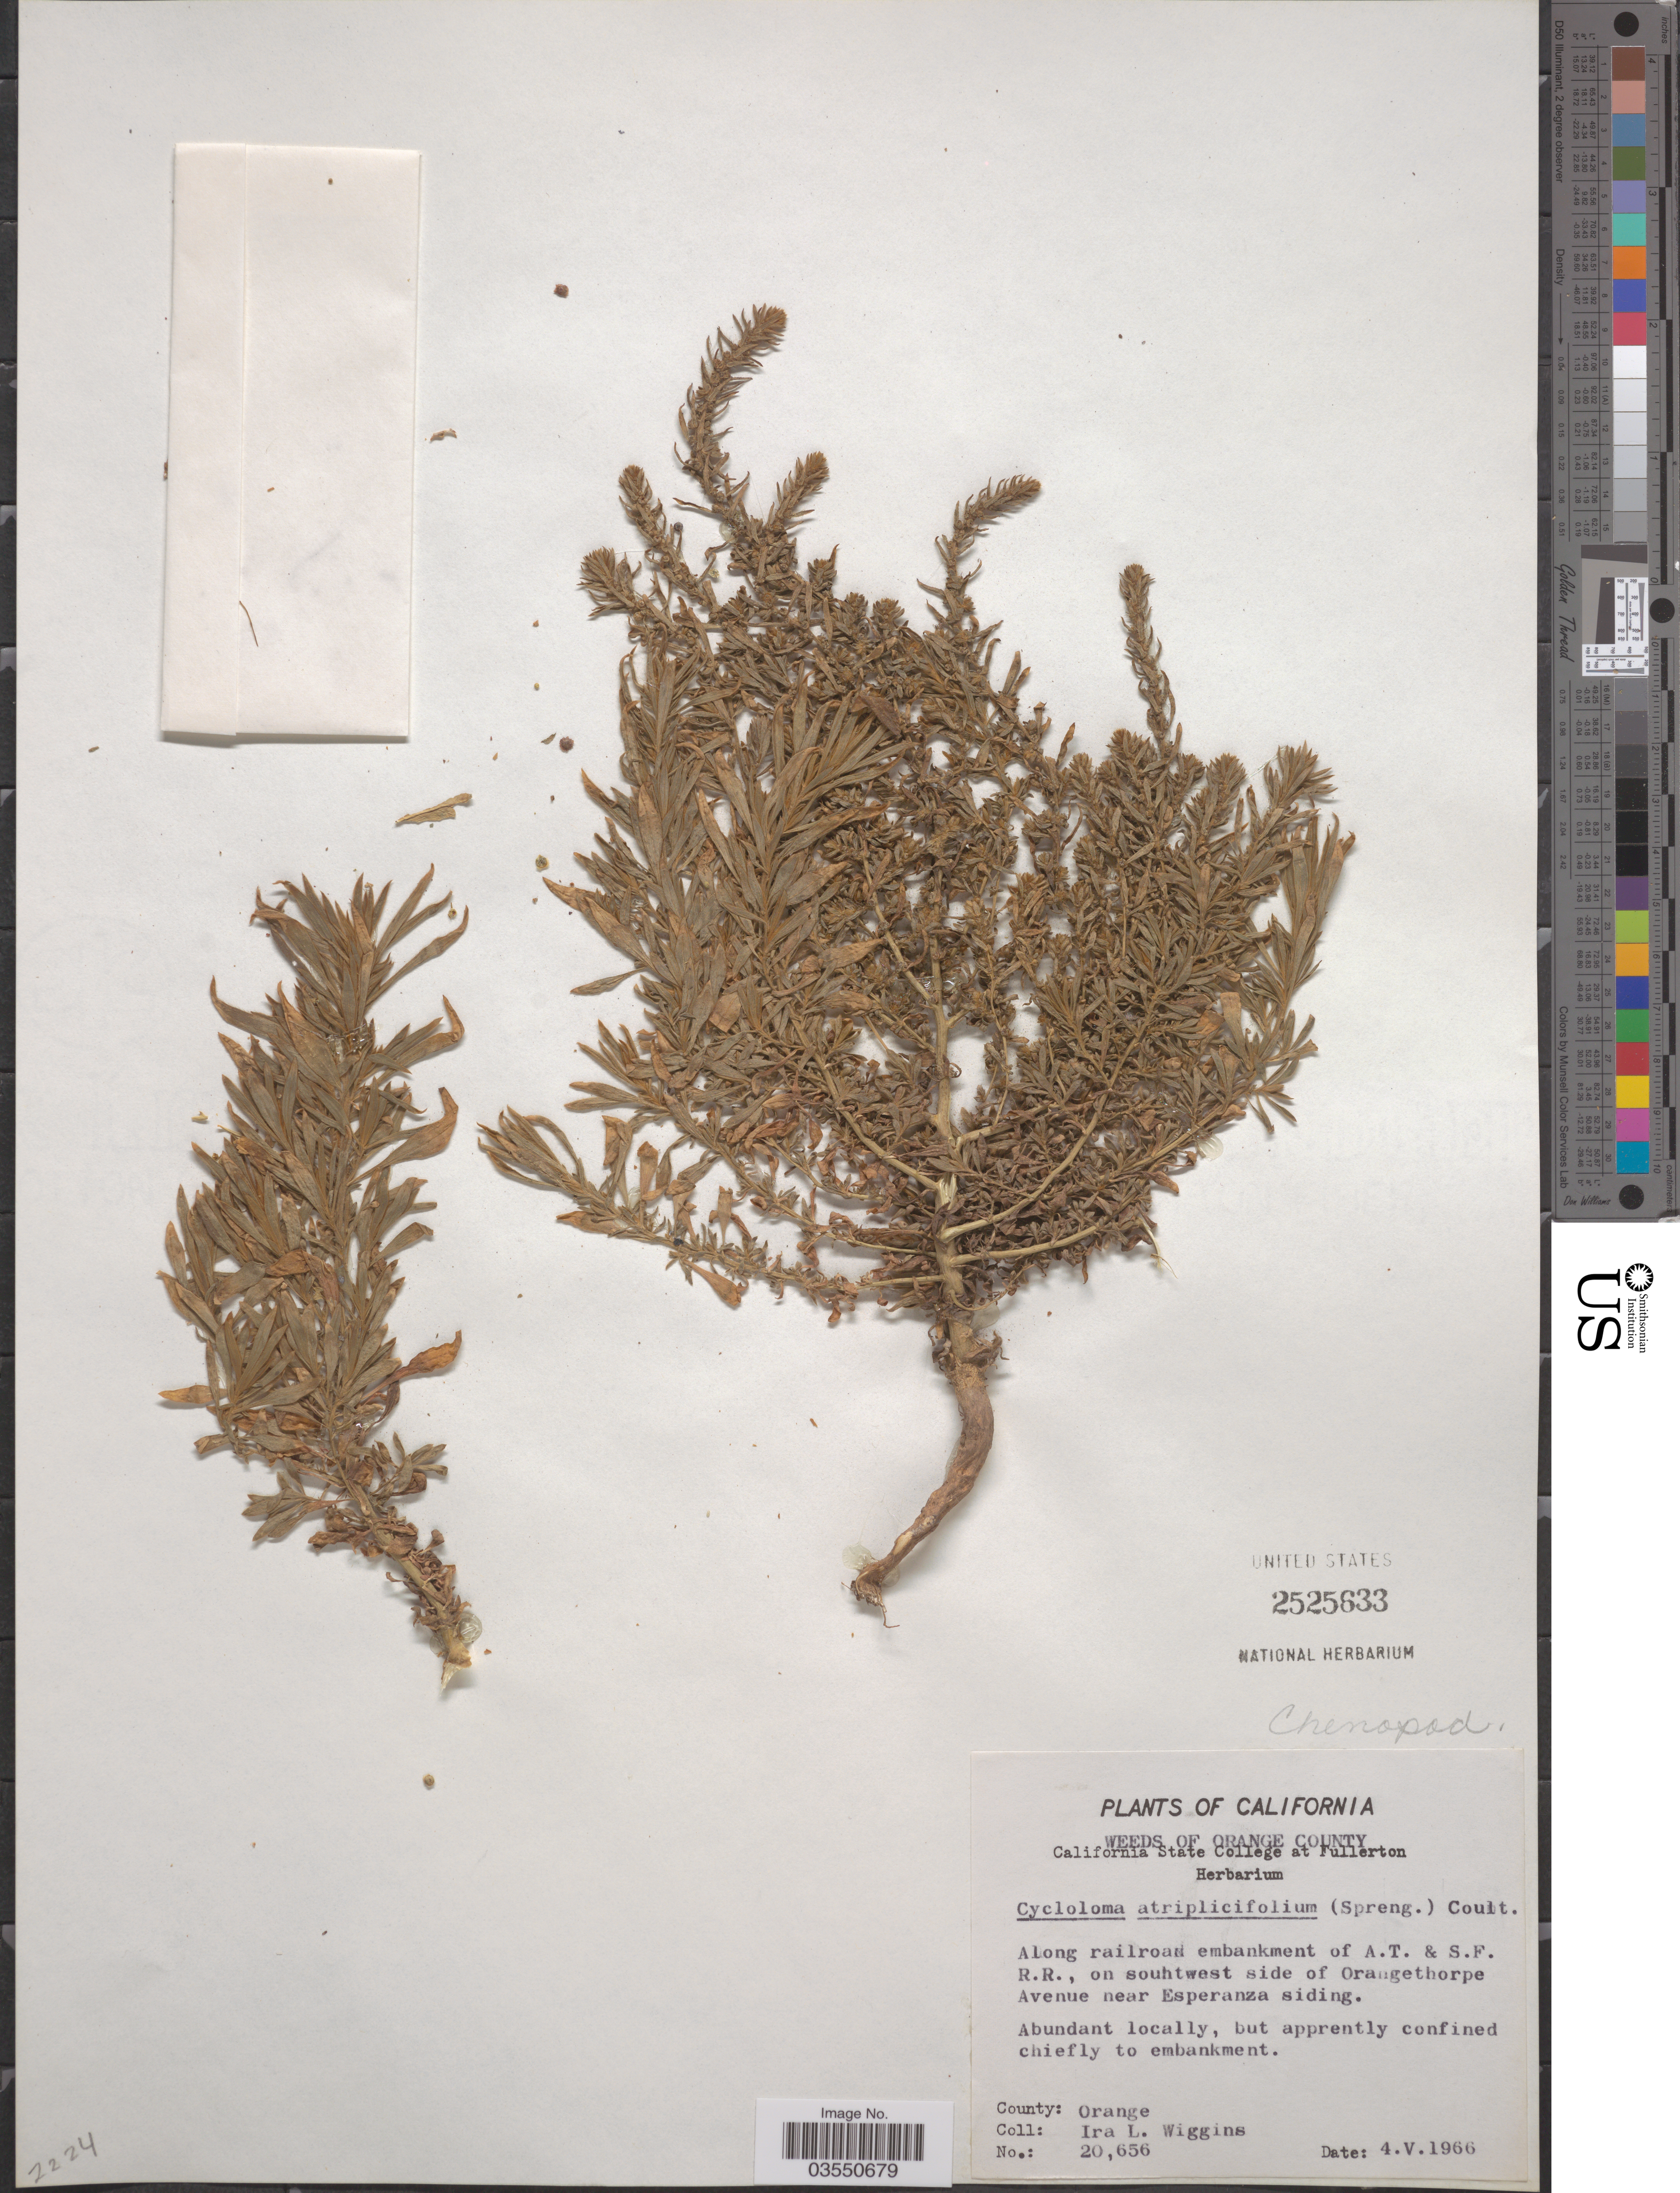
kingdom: Plantae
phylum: Tracheophyta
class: Magnoliopsida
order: Caryophyllales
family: Amaranthaceae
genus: Bassia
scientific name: Bassia scoparia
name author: (L.) Voss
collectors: I. L. Wiggins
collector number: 20656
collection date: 1966-05-04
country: United States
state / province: California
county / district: Orange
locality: Orange County. Along railroad embankment of A.T. & S.F. R.R., on southwest side of Orangethorpe Avenue near Esperanza siding.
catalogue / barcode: US 2525633